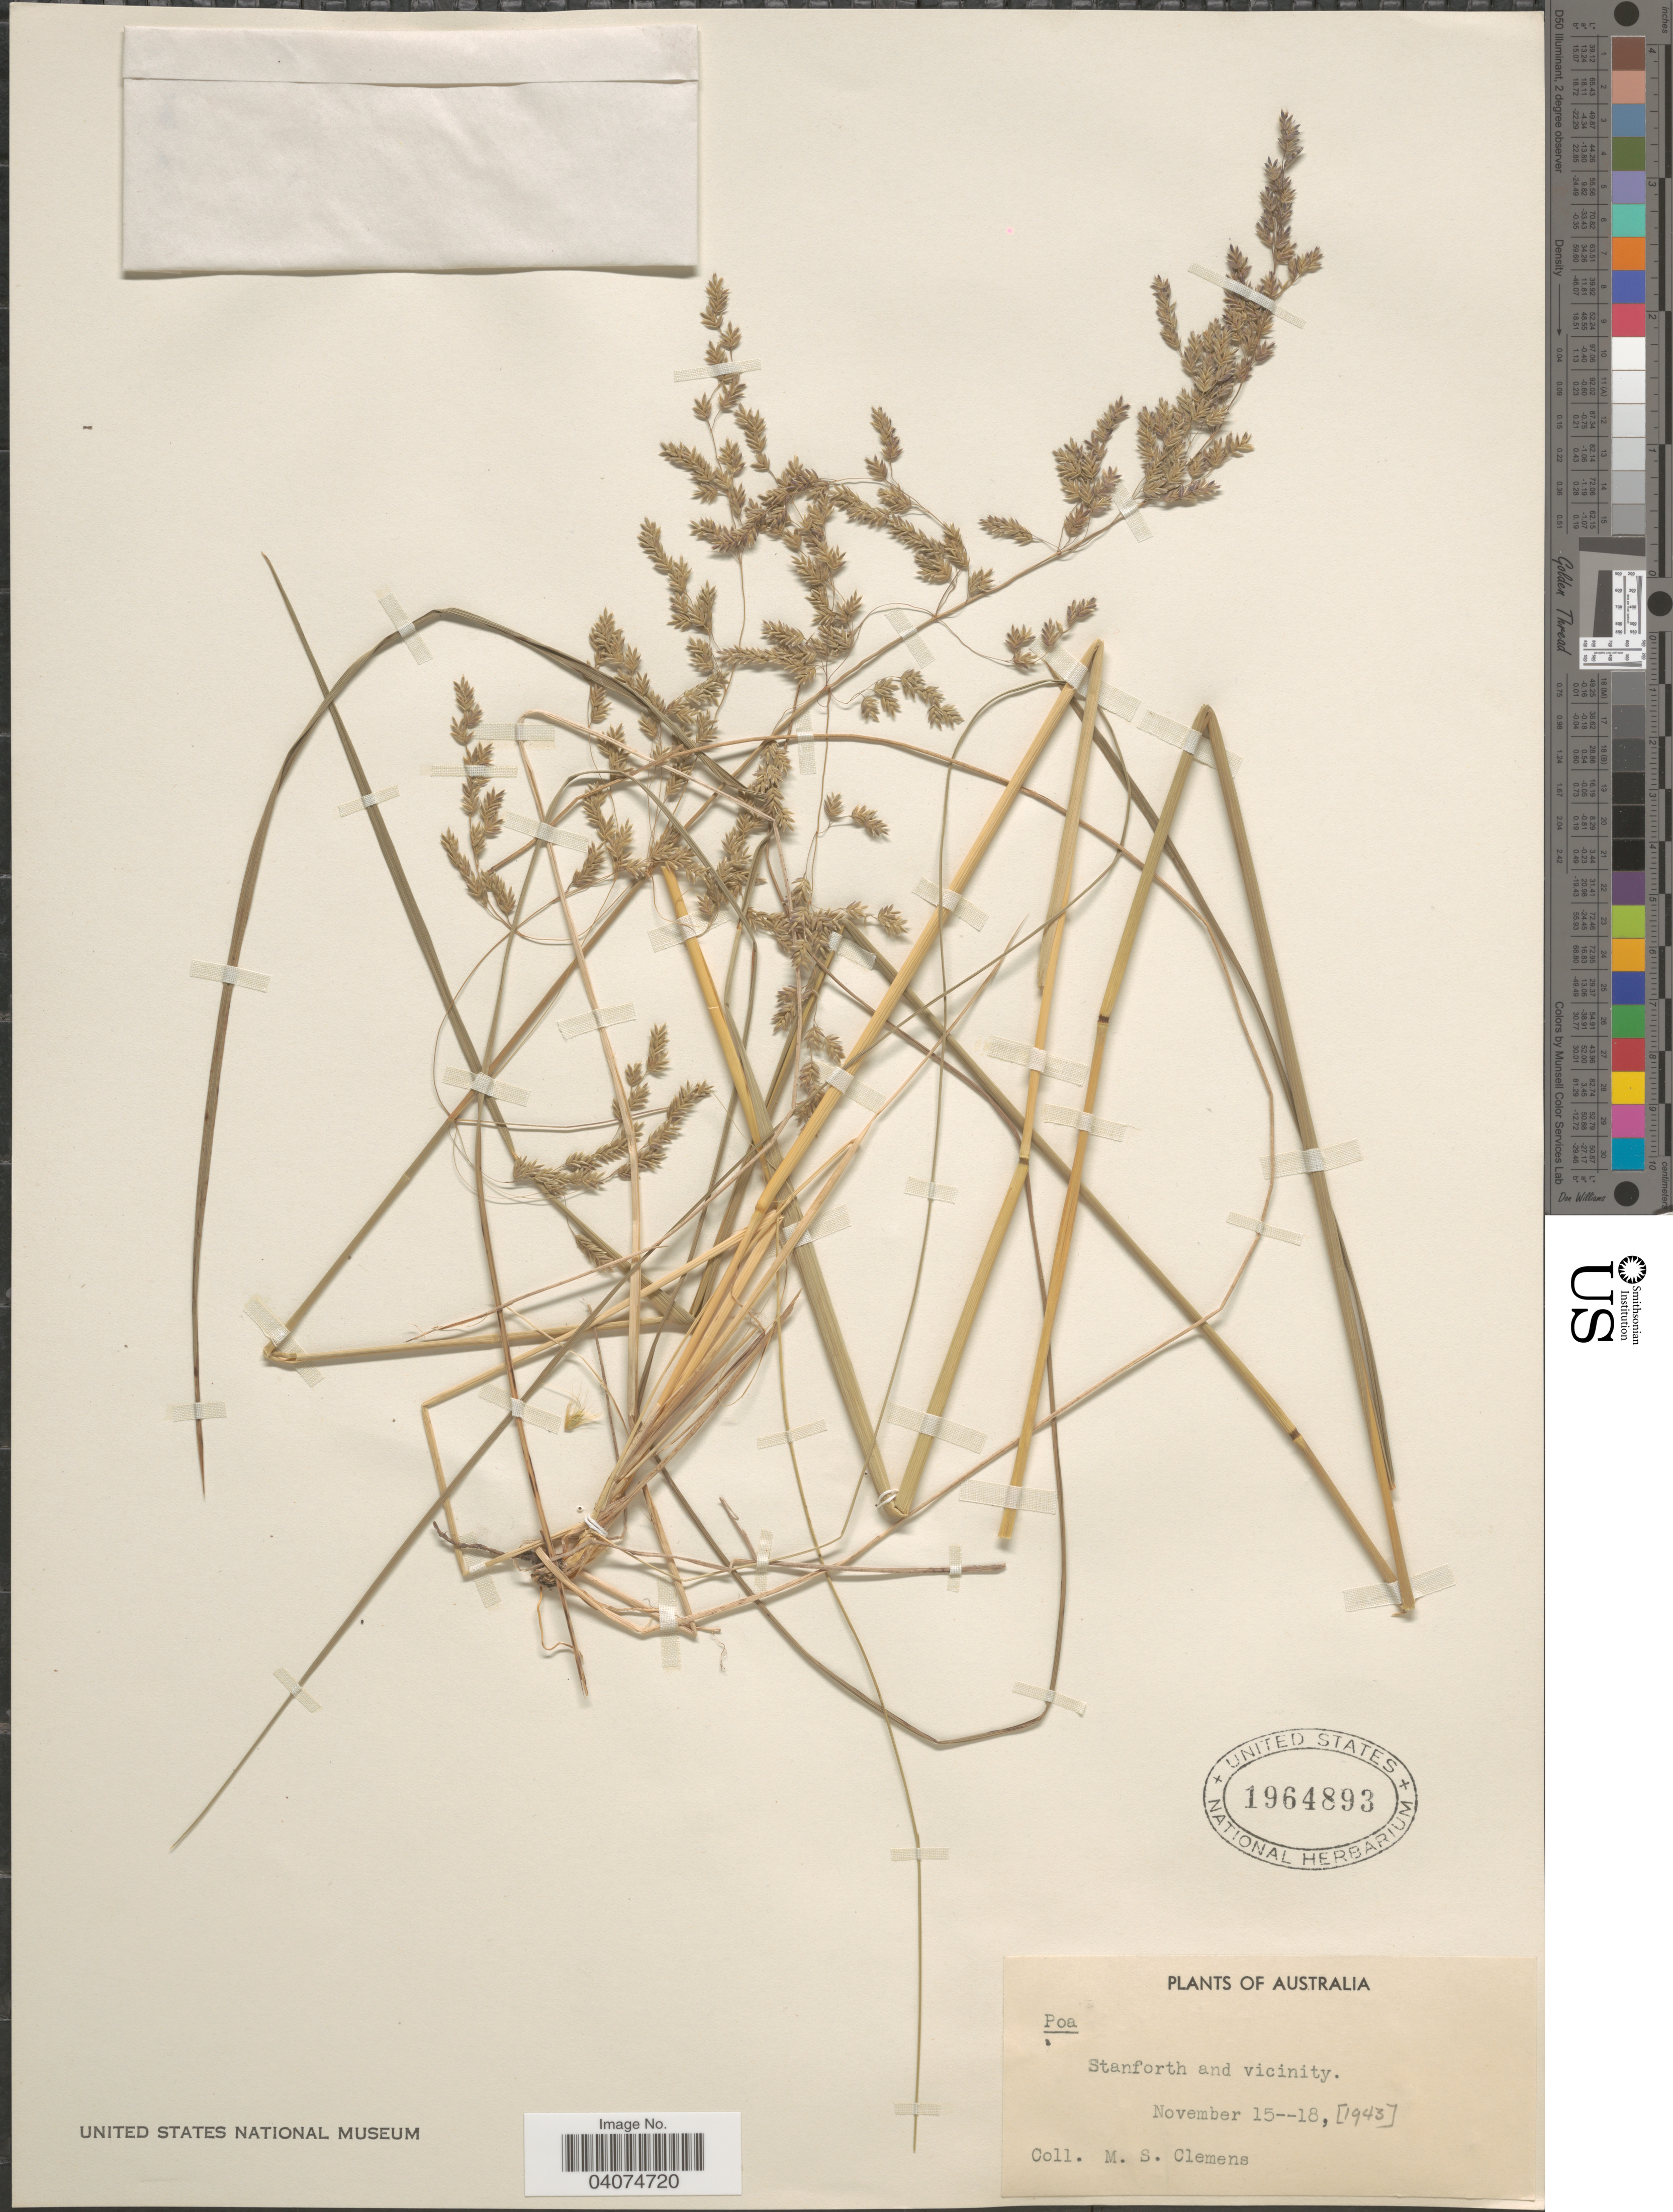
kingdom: Plantae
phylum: Tracheophyta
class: Liliopsida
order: Poales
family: Poaceae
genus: Poa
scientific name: Poa sp.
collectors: M. S. Clemens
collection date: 1943-11-15/1943-11-18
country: Australia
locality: Stanforth and vicinity.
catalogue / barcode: US 1964893